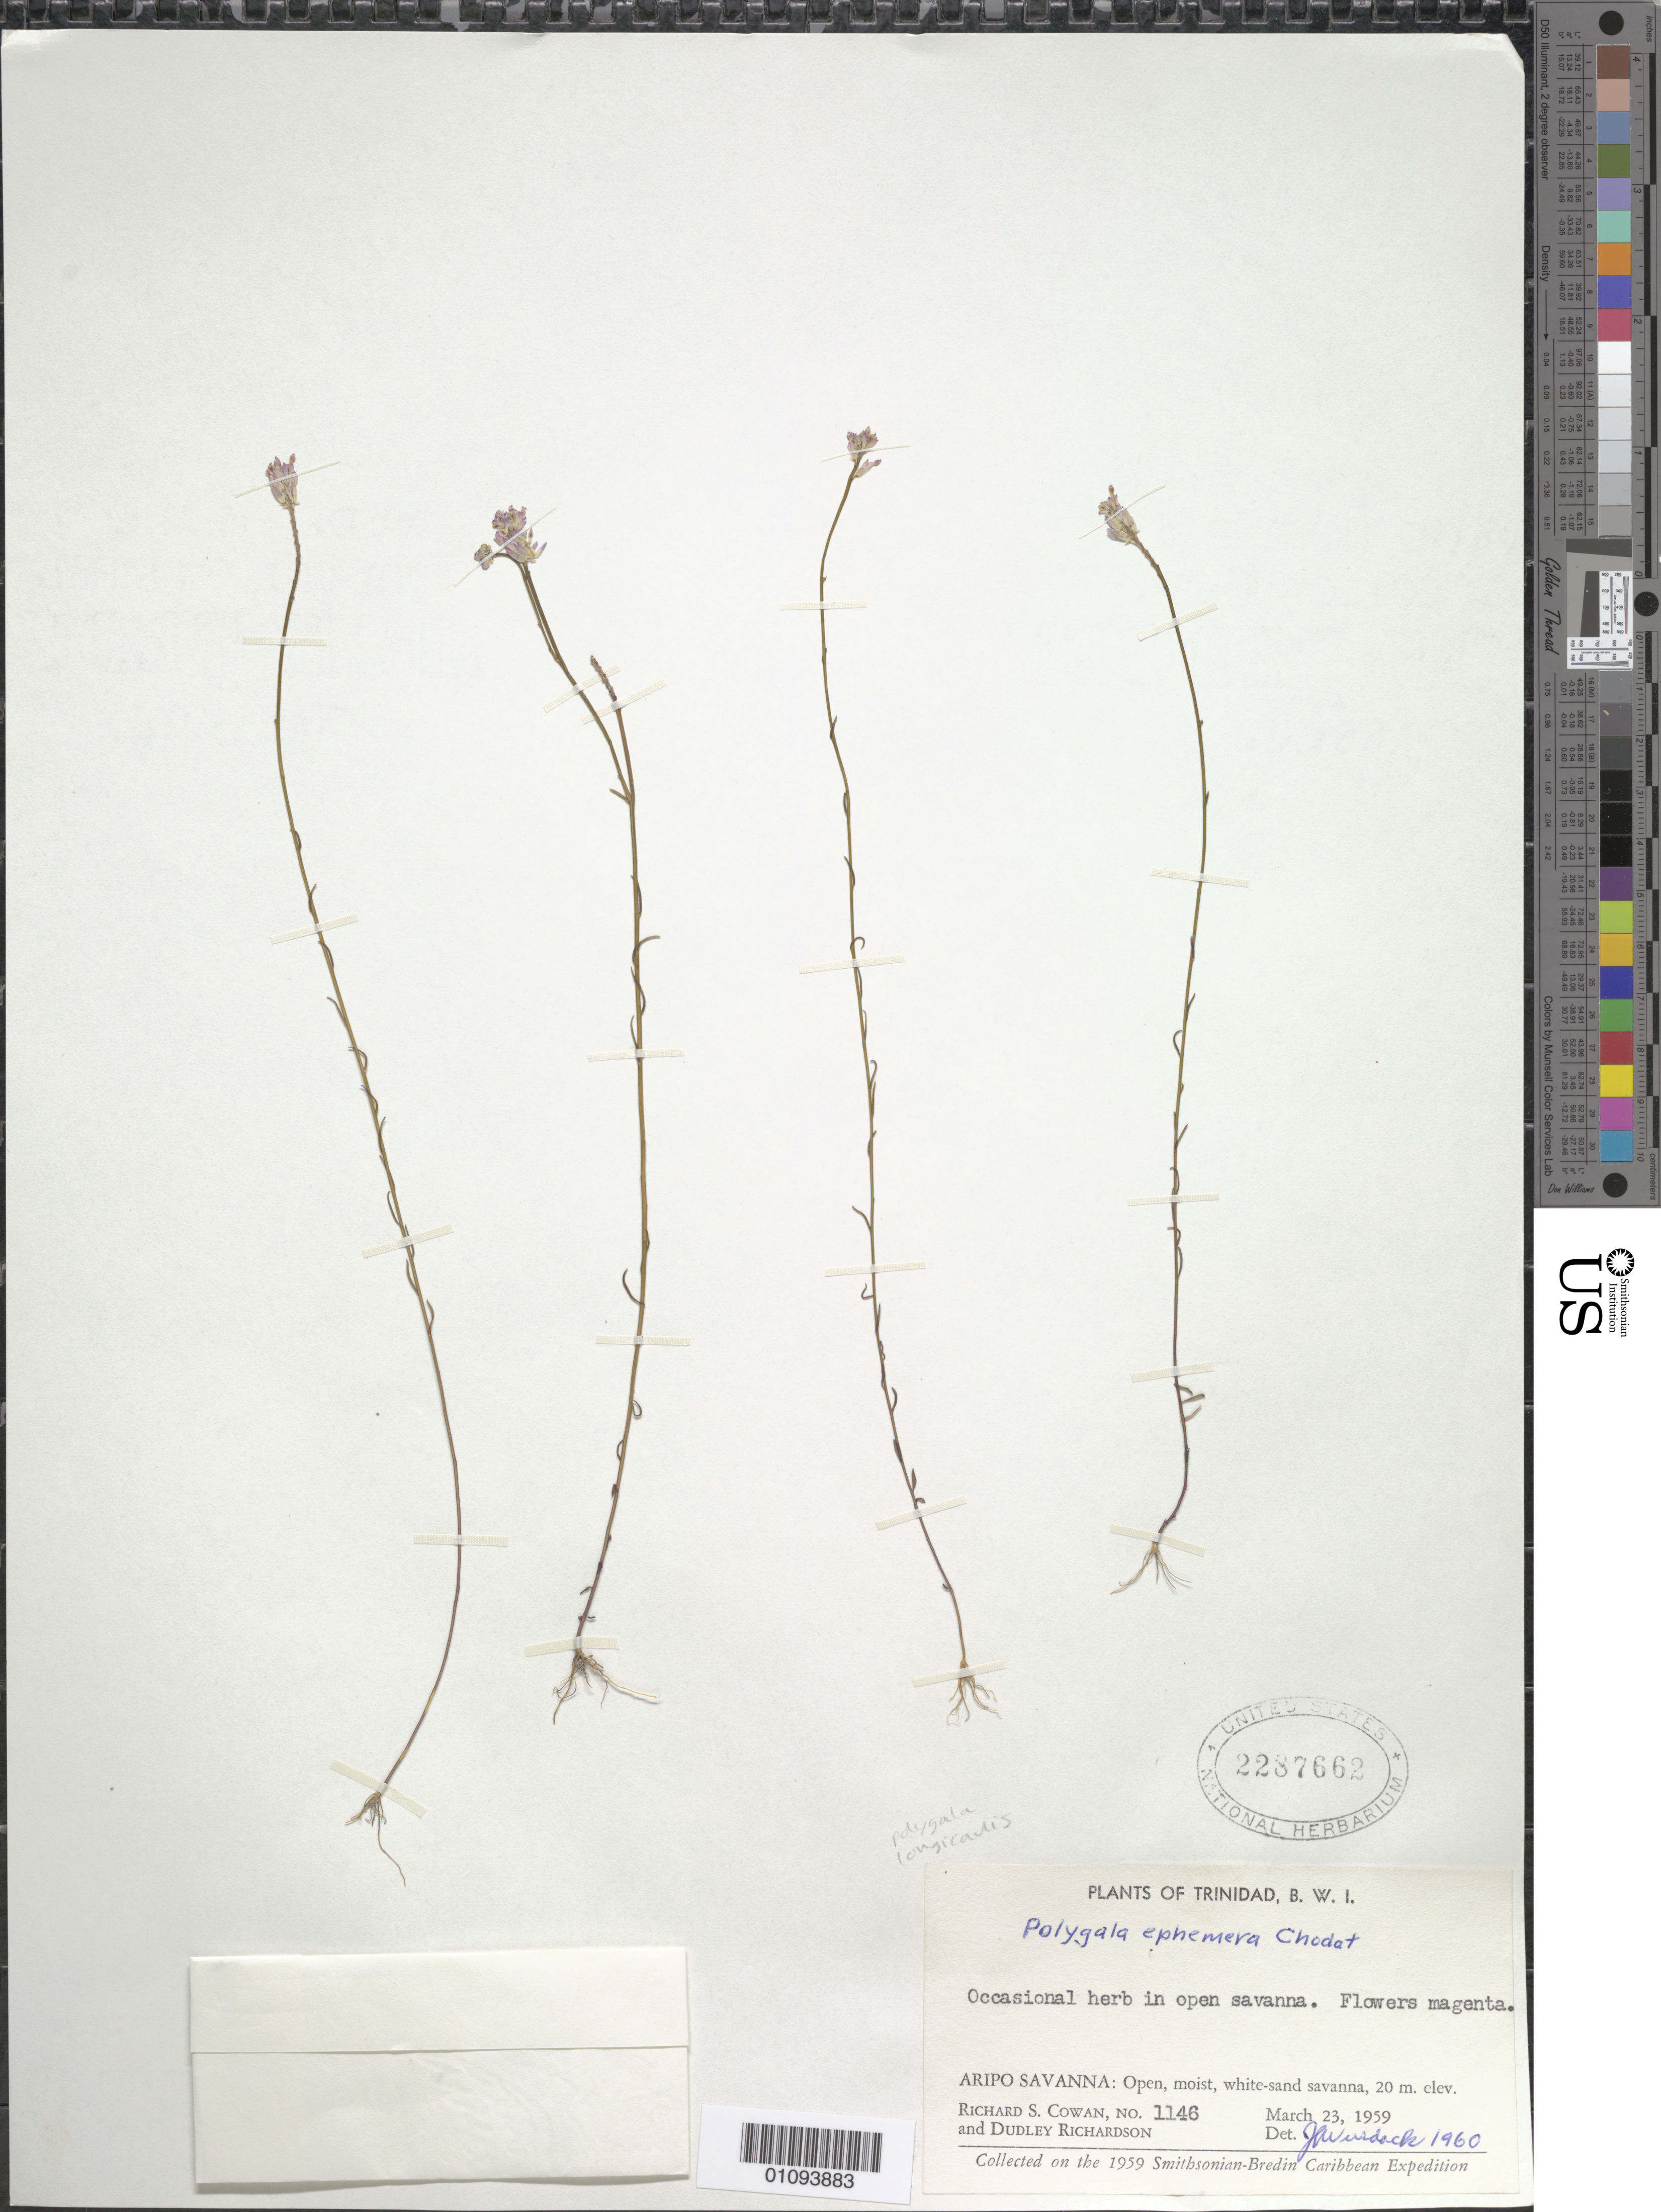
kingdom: Plantae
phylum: Tracheophyta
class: Magnoliopsida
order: Fabales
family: Polygalaceae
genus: Polygala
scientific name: Polygala longicaulis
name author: Kunth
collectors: R. S. Cowan & D. Richardson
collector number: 1146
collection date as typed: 23 Mar 1959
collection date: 1959-03-23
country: Trinidad and Tobago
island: Trinidad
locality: Aripo Savanna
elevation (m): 20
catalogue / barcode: US 2287662